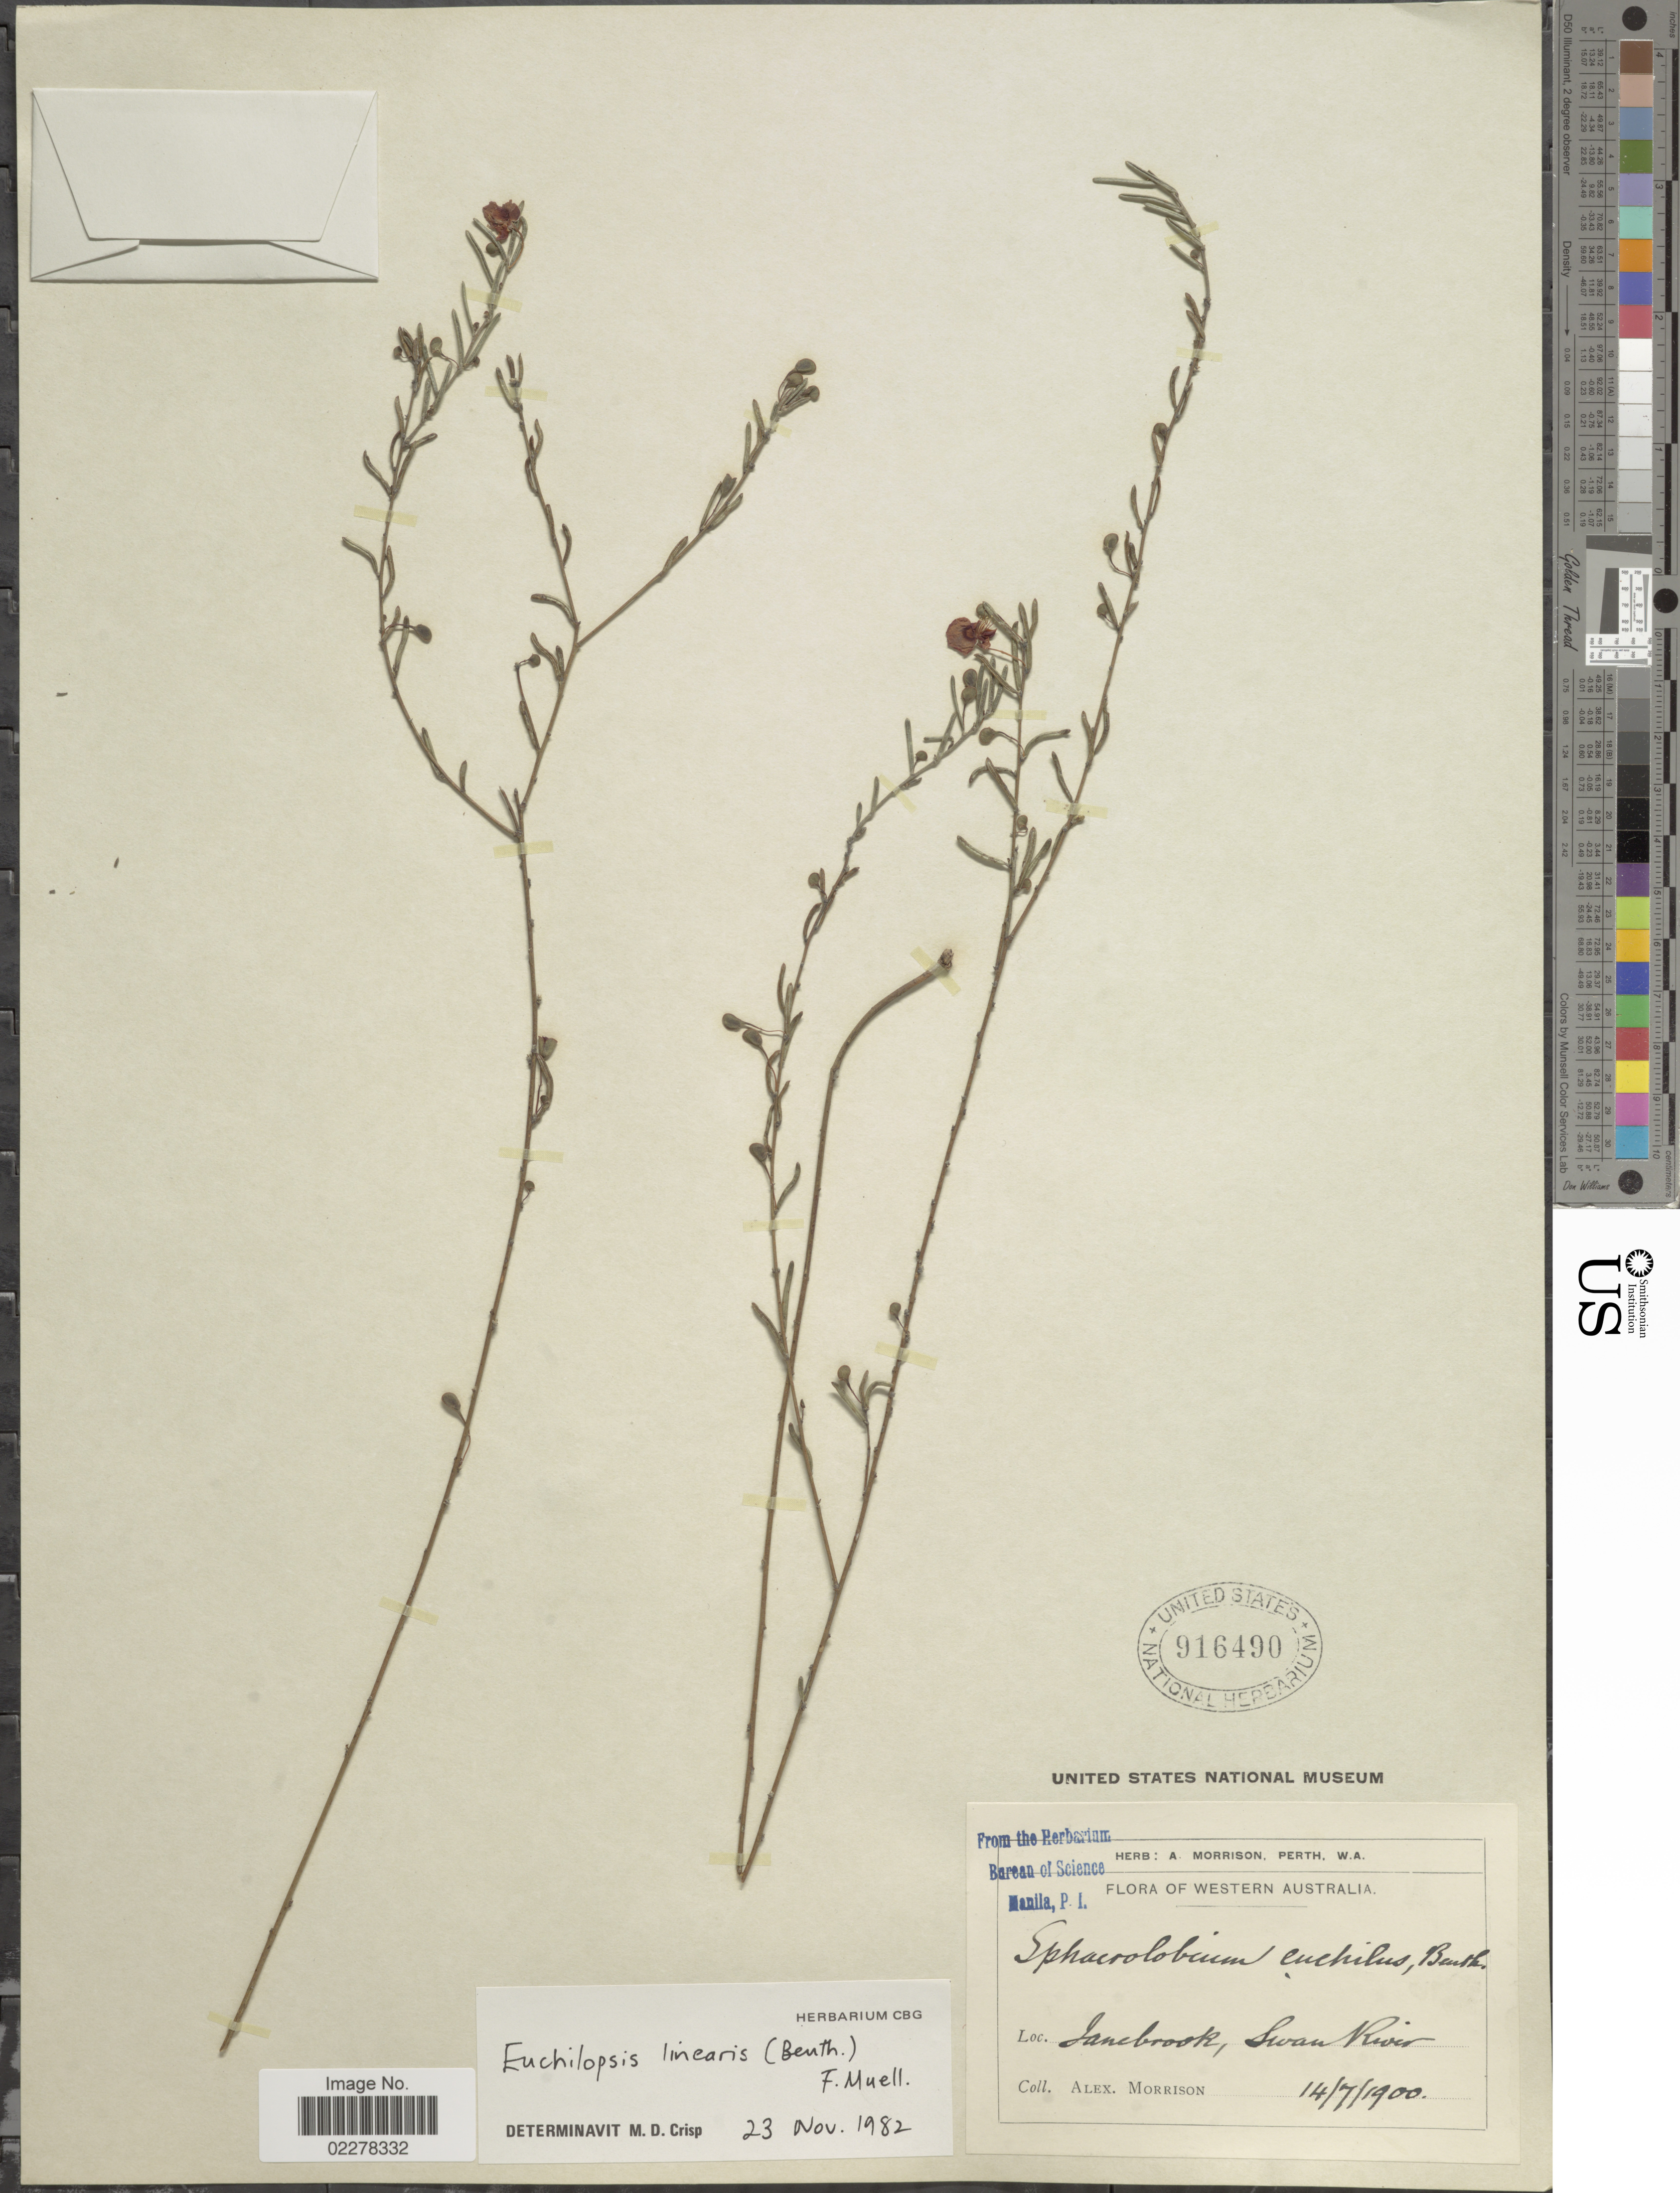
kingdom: Plantae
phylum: Tracheophyta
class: Magnoliopsida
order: Fabales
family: Fabaceae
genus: Euchilopsis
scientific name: Euchilopsis linearis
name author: (Benth.) F. Muell.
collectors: A. Morrison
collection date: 1900-07-14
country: Australia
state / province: Western Australia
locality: Janebrook, Swan River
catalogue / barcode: US 916490